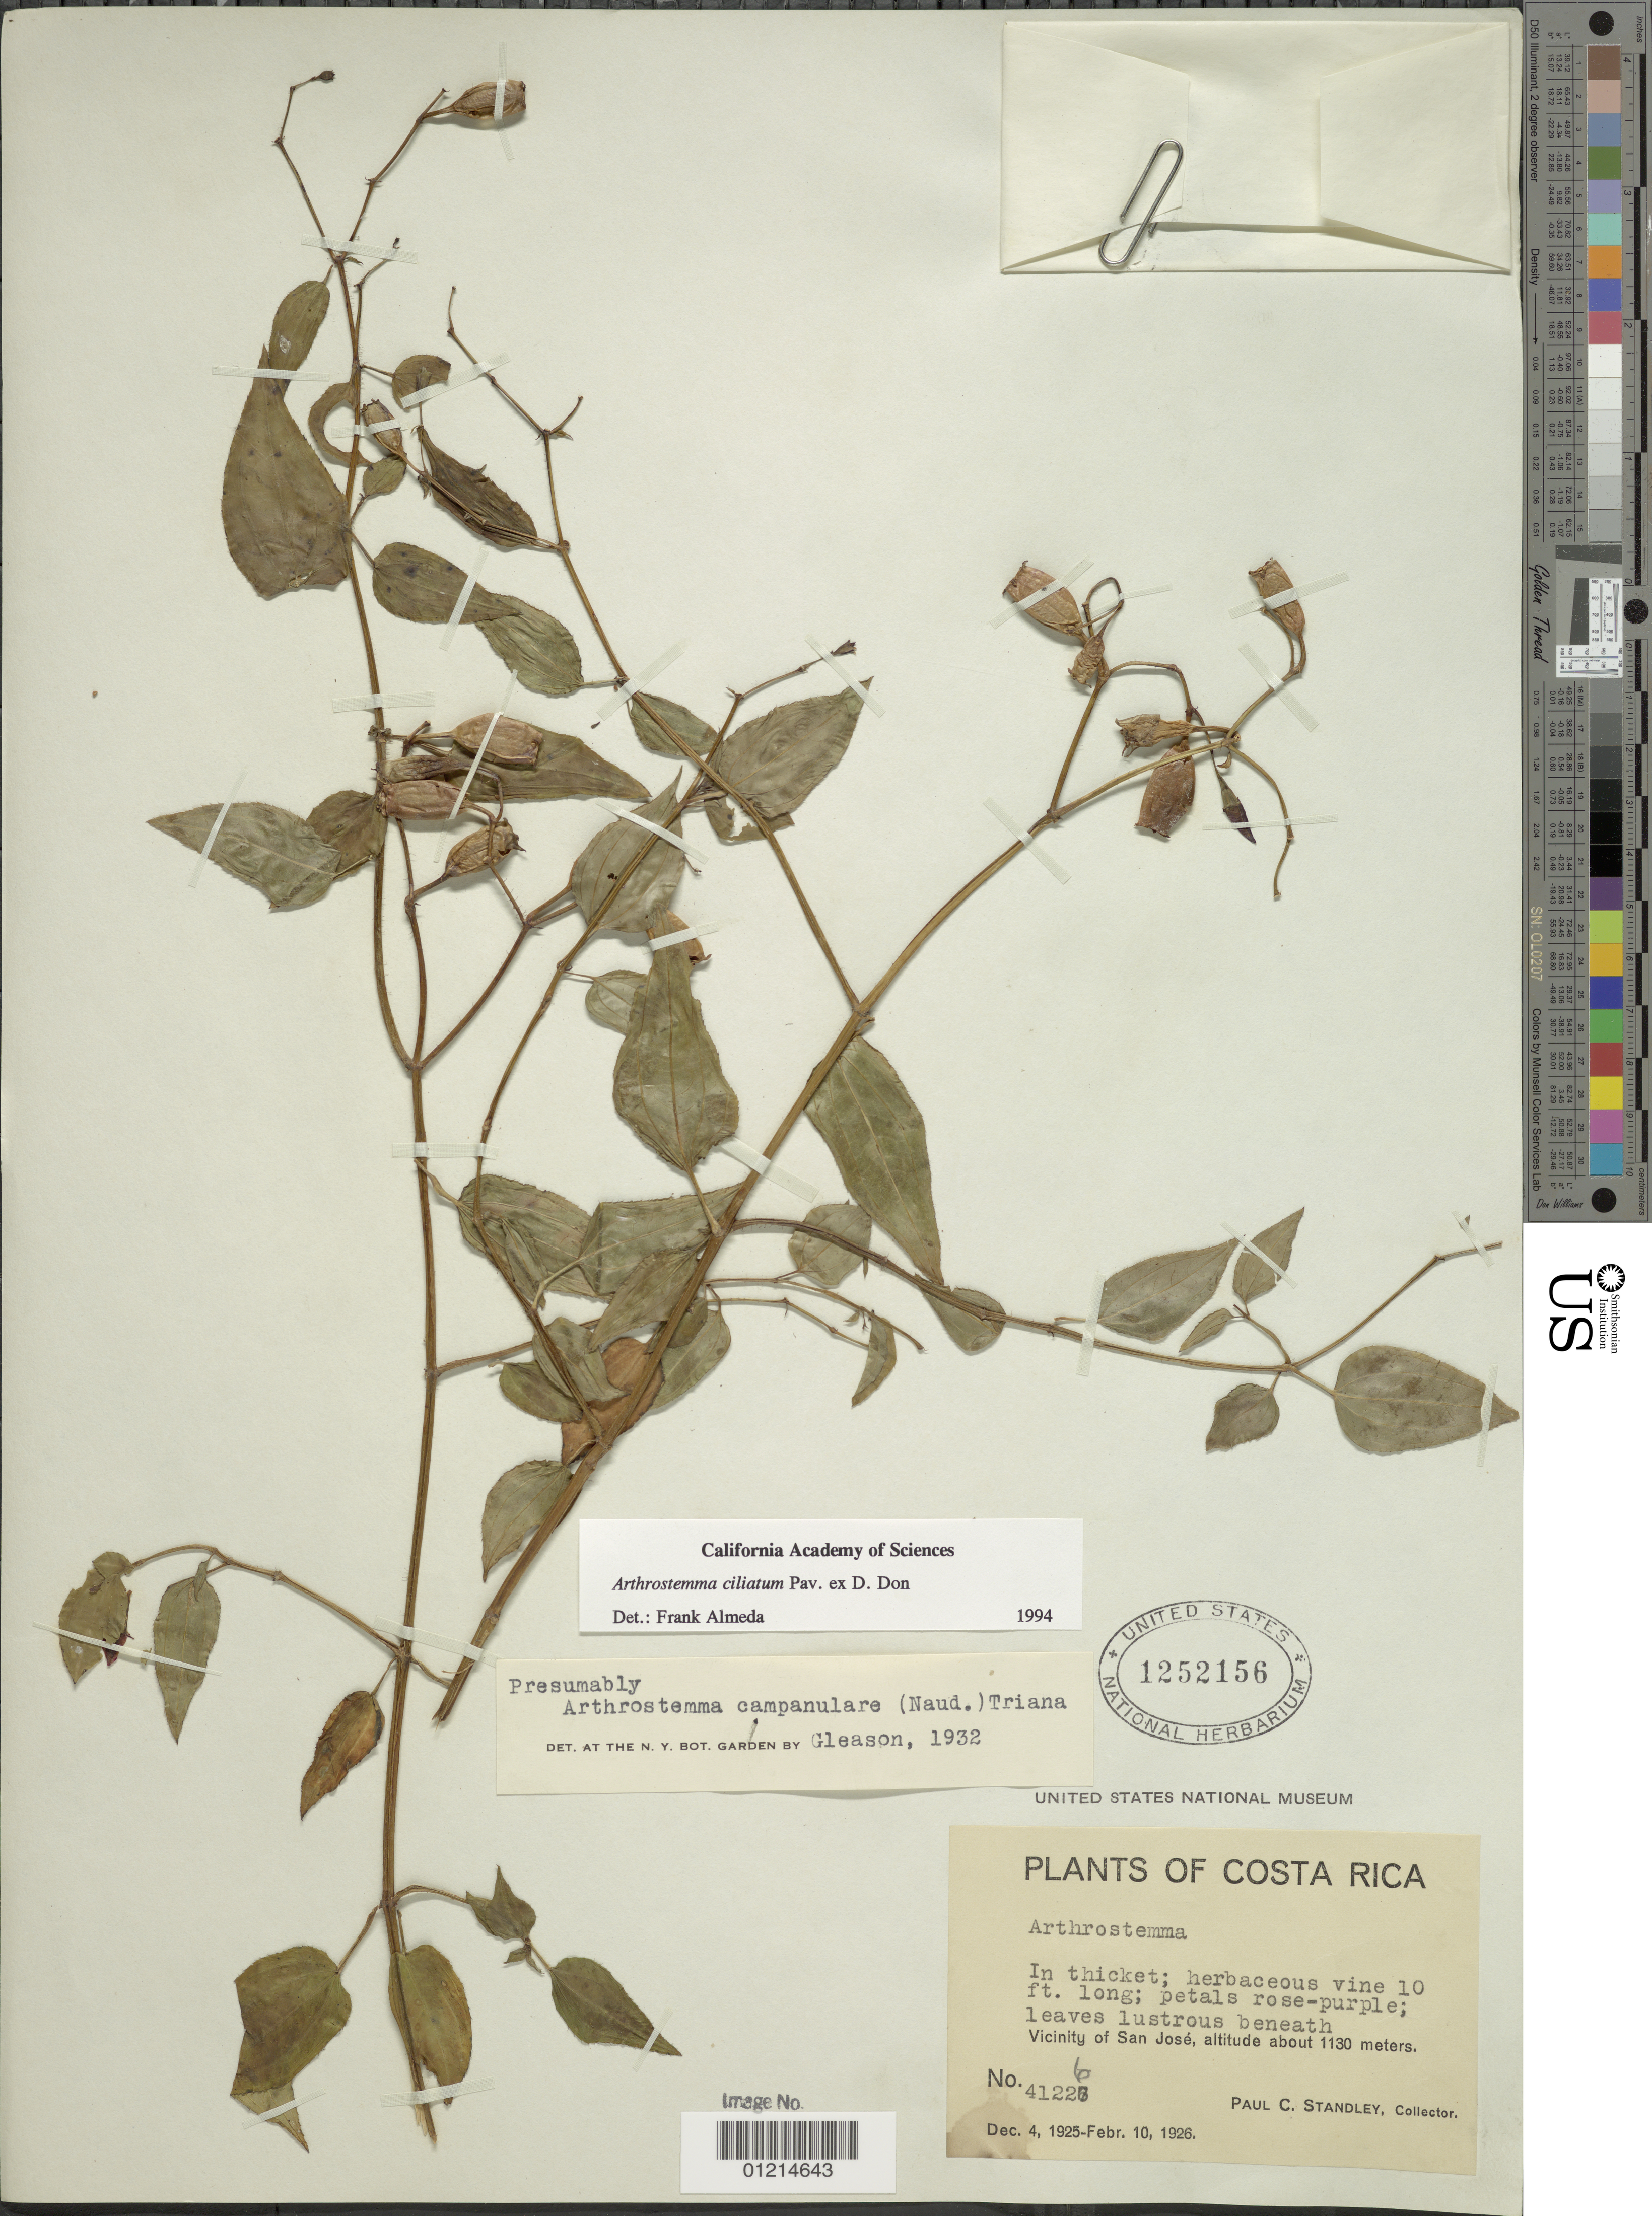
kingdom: Plantae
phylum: Tracheophyta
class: Magnoliopsida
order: Myrtales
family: Melastomataceae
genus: Arthrostemma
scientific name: Arthrostemma ciliatum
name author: Pav. ex D. Don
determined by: Almeda, F.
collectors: P. C. Standley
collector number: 41226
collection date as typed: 04 Dec 1925 to 10 Feb 1926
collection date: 1925-12-04/1926-02-10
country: Costa Rica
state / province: San José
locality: Vicinity of San José.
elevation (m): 1130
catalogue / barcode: US 1252156